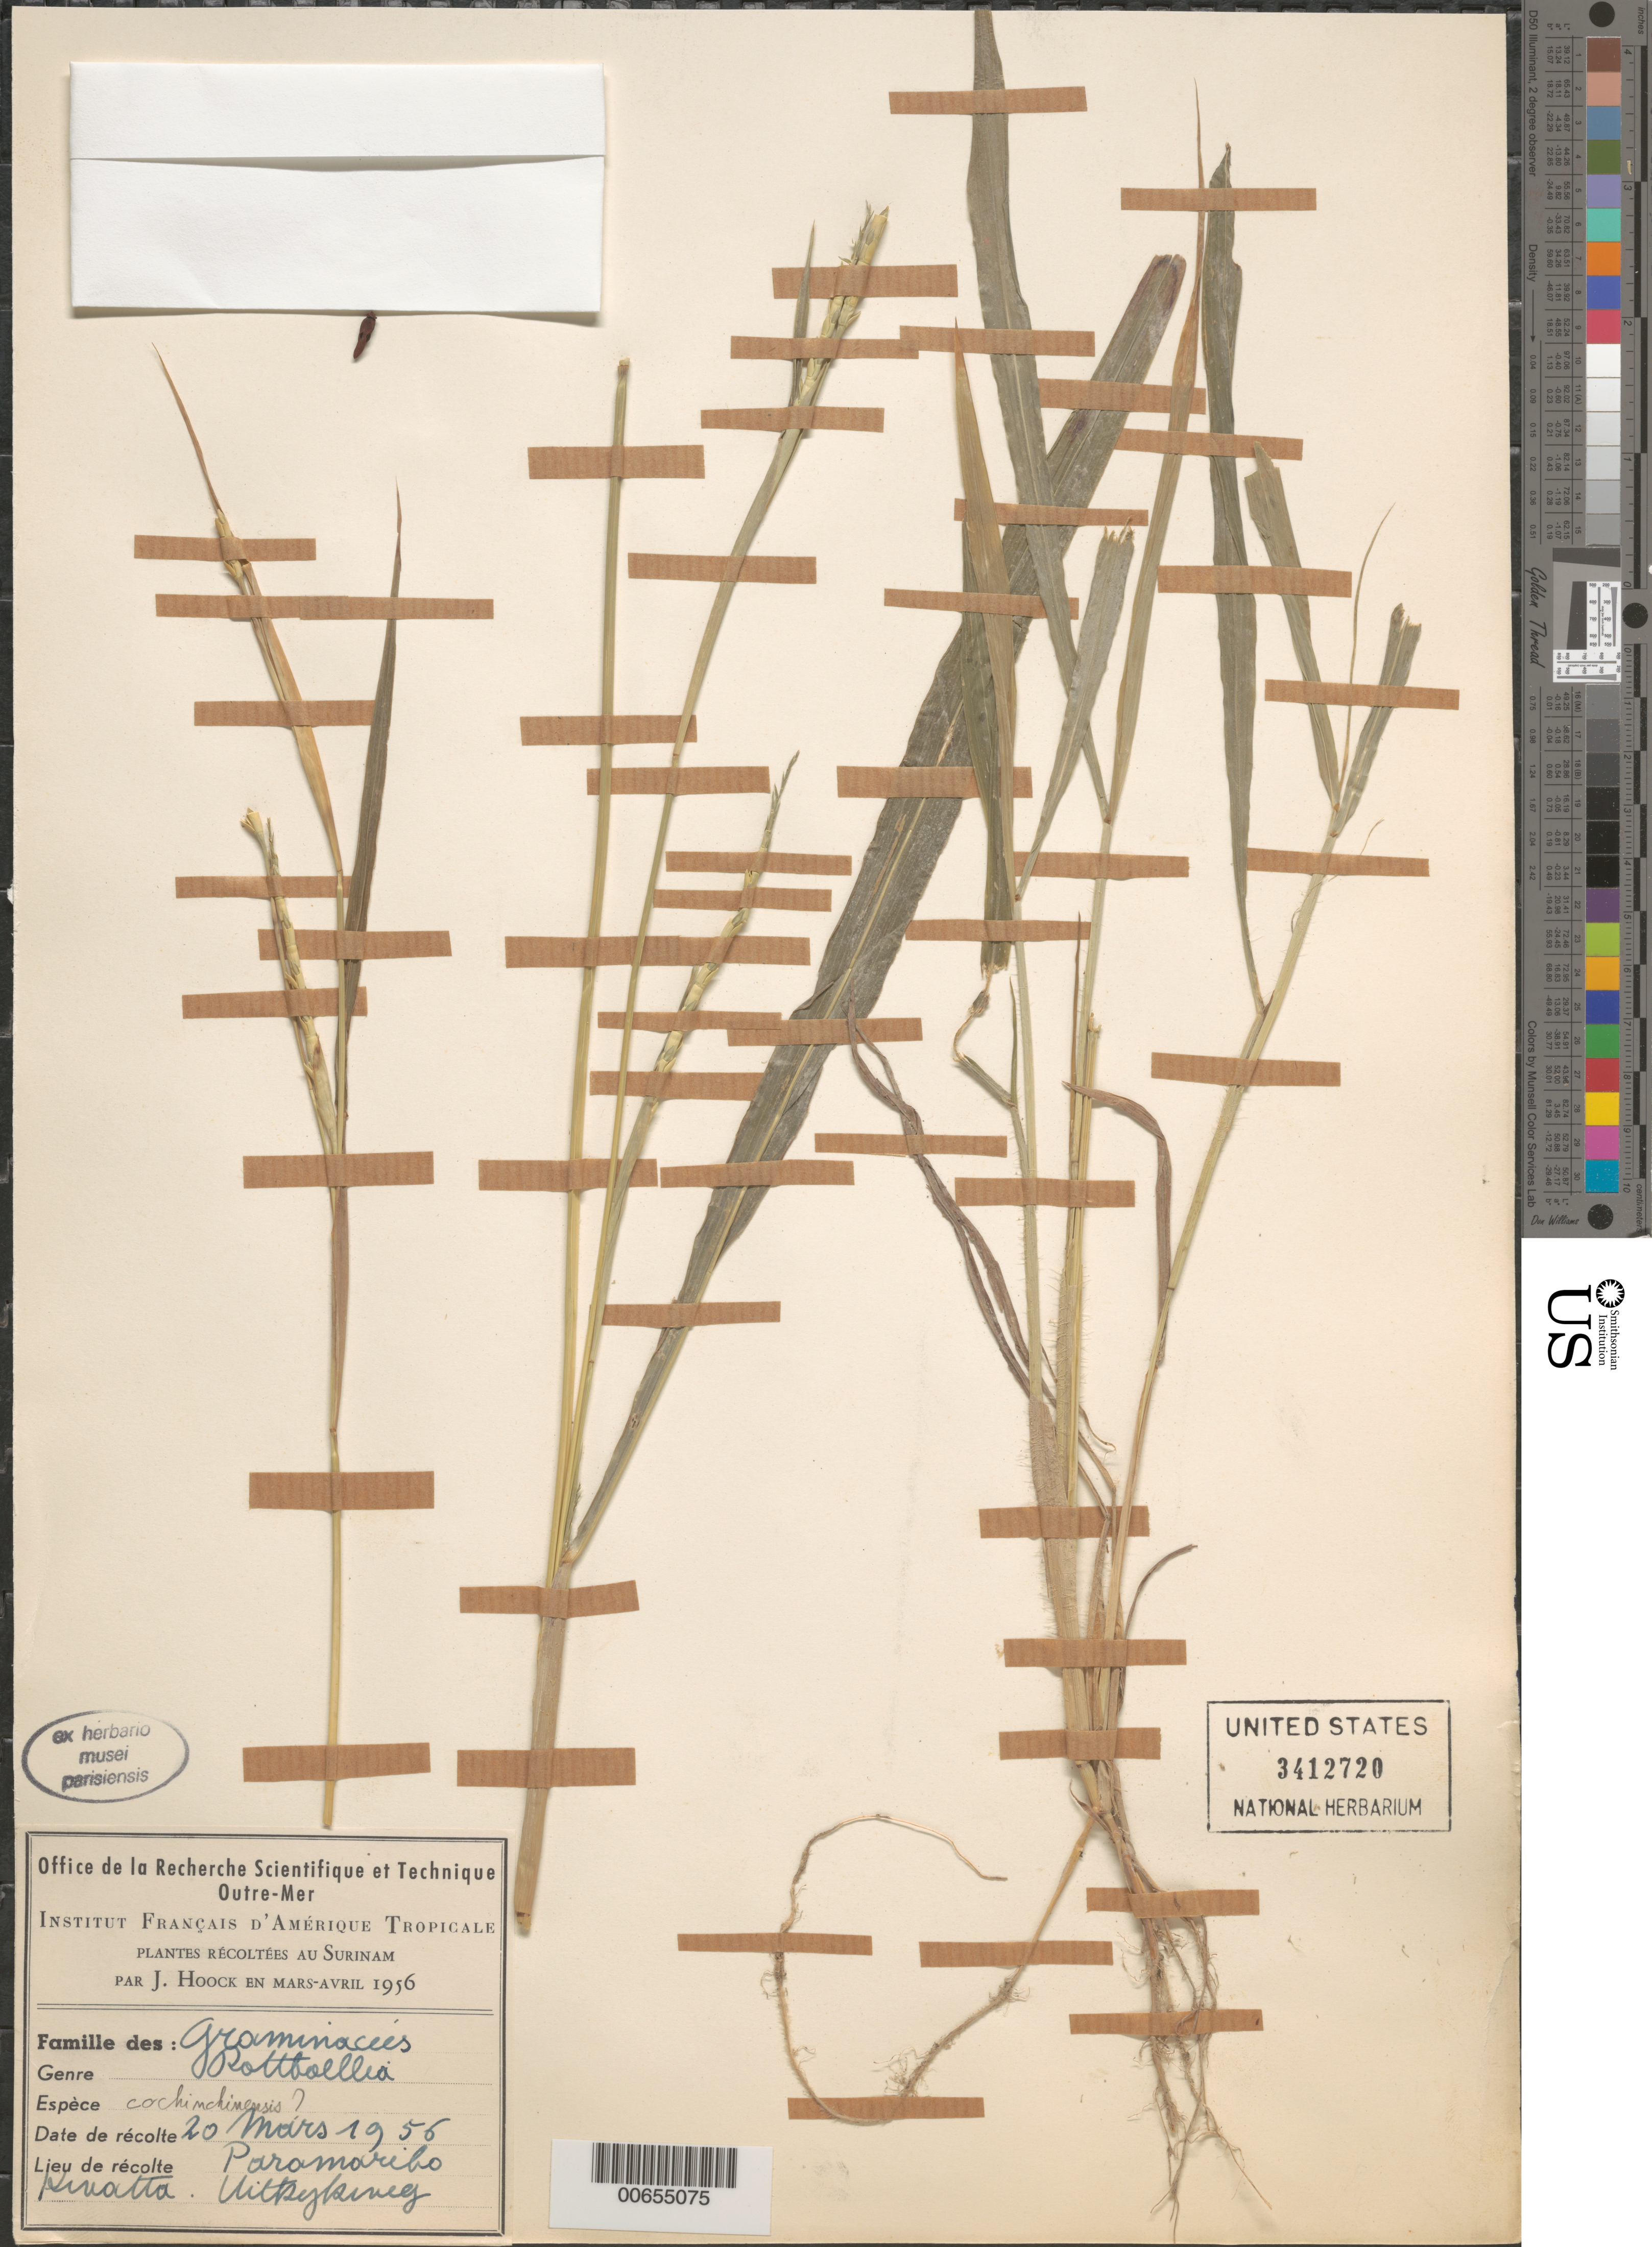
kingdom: Plantae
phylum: Tracheophyta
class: Liliopsida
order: Poales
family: Poaceae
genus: Rottboellia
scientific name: Rottboellia cochinchinensis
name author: (Lour.) Clayton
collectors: J. Hoock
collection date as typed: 20-Mar-56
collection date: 1956-03-20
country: Suriname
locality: Paramaribo, Kwatta, Uittsykweg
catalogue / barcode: US 3412720